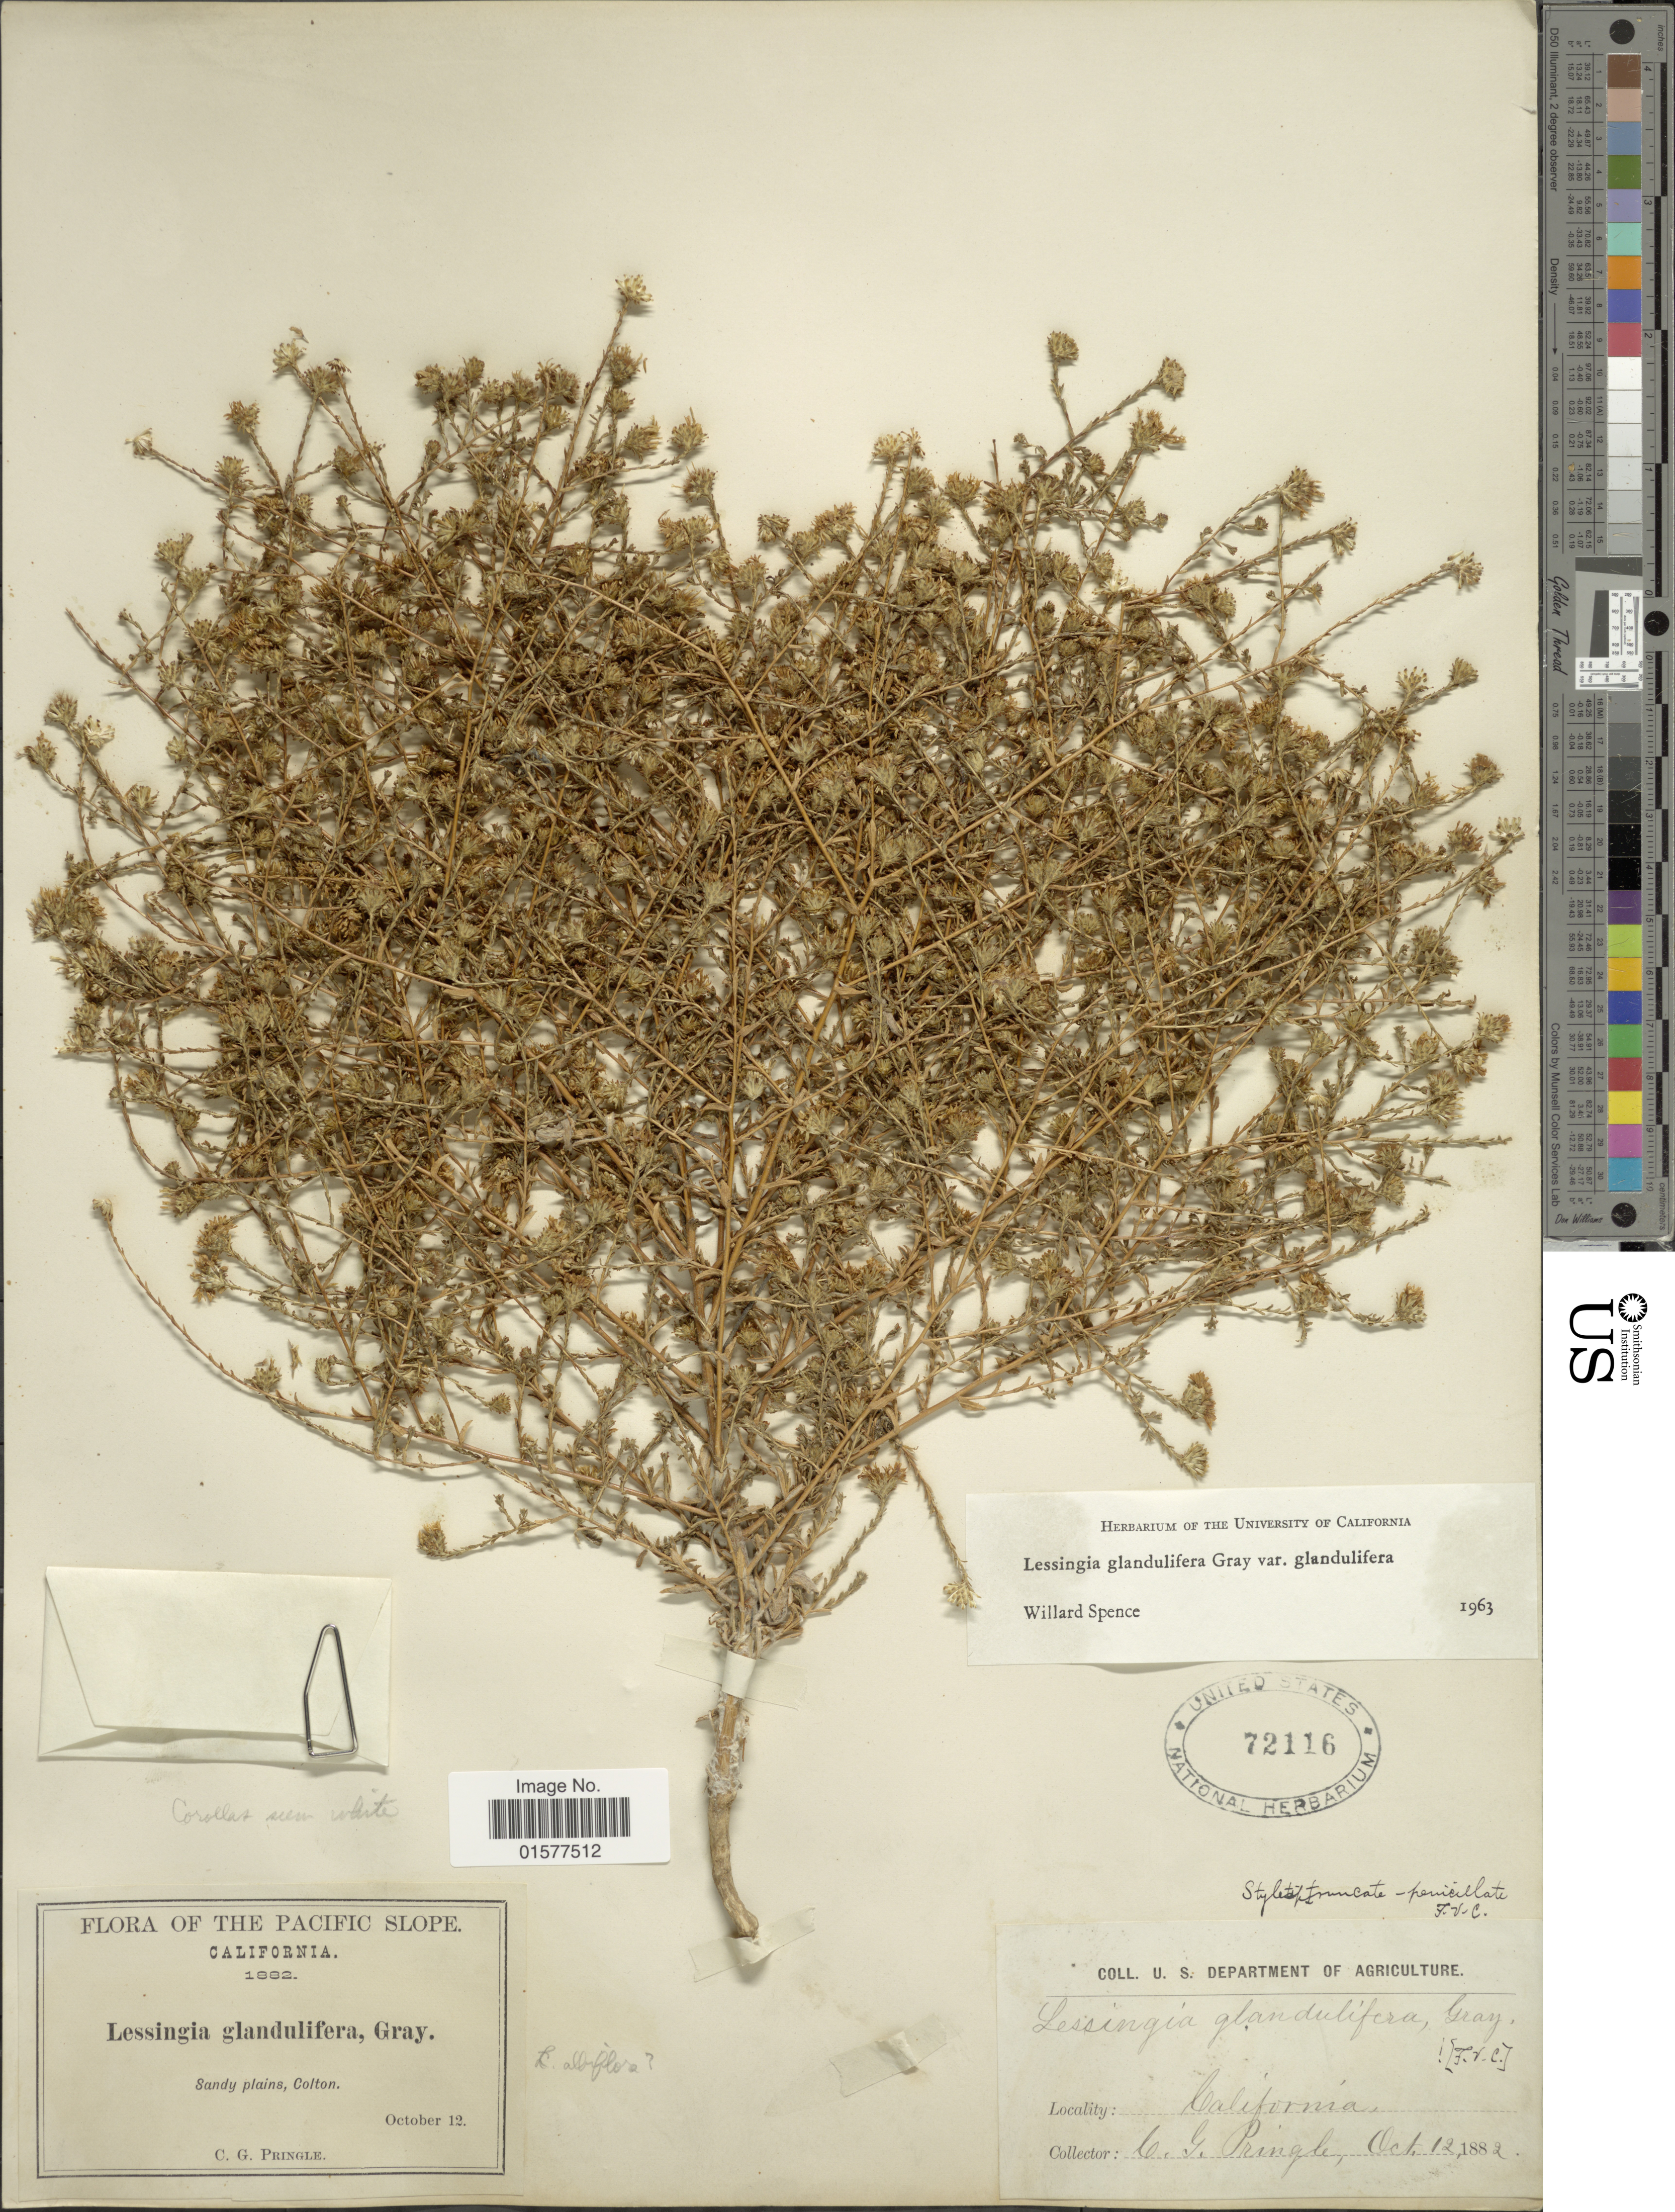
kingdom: Plantae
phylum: Tracheophyta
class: Magnoliopsida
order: Asterales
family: Asteraceae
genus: Lessingia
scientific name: Lessingia glandulifera var. glandulifera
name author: (A. Gray) J.T. Howell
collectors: C. G. Pringle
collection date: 1882-10-12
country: United States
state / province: California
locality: The Pacific Slope, Sandy plains, Colton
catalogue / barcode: US 72116